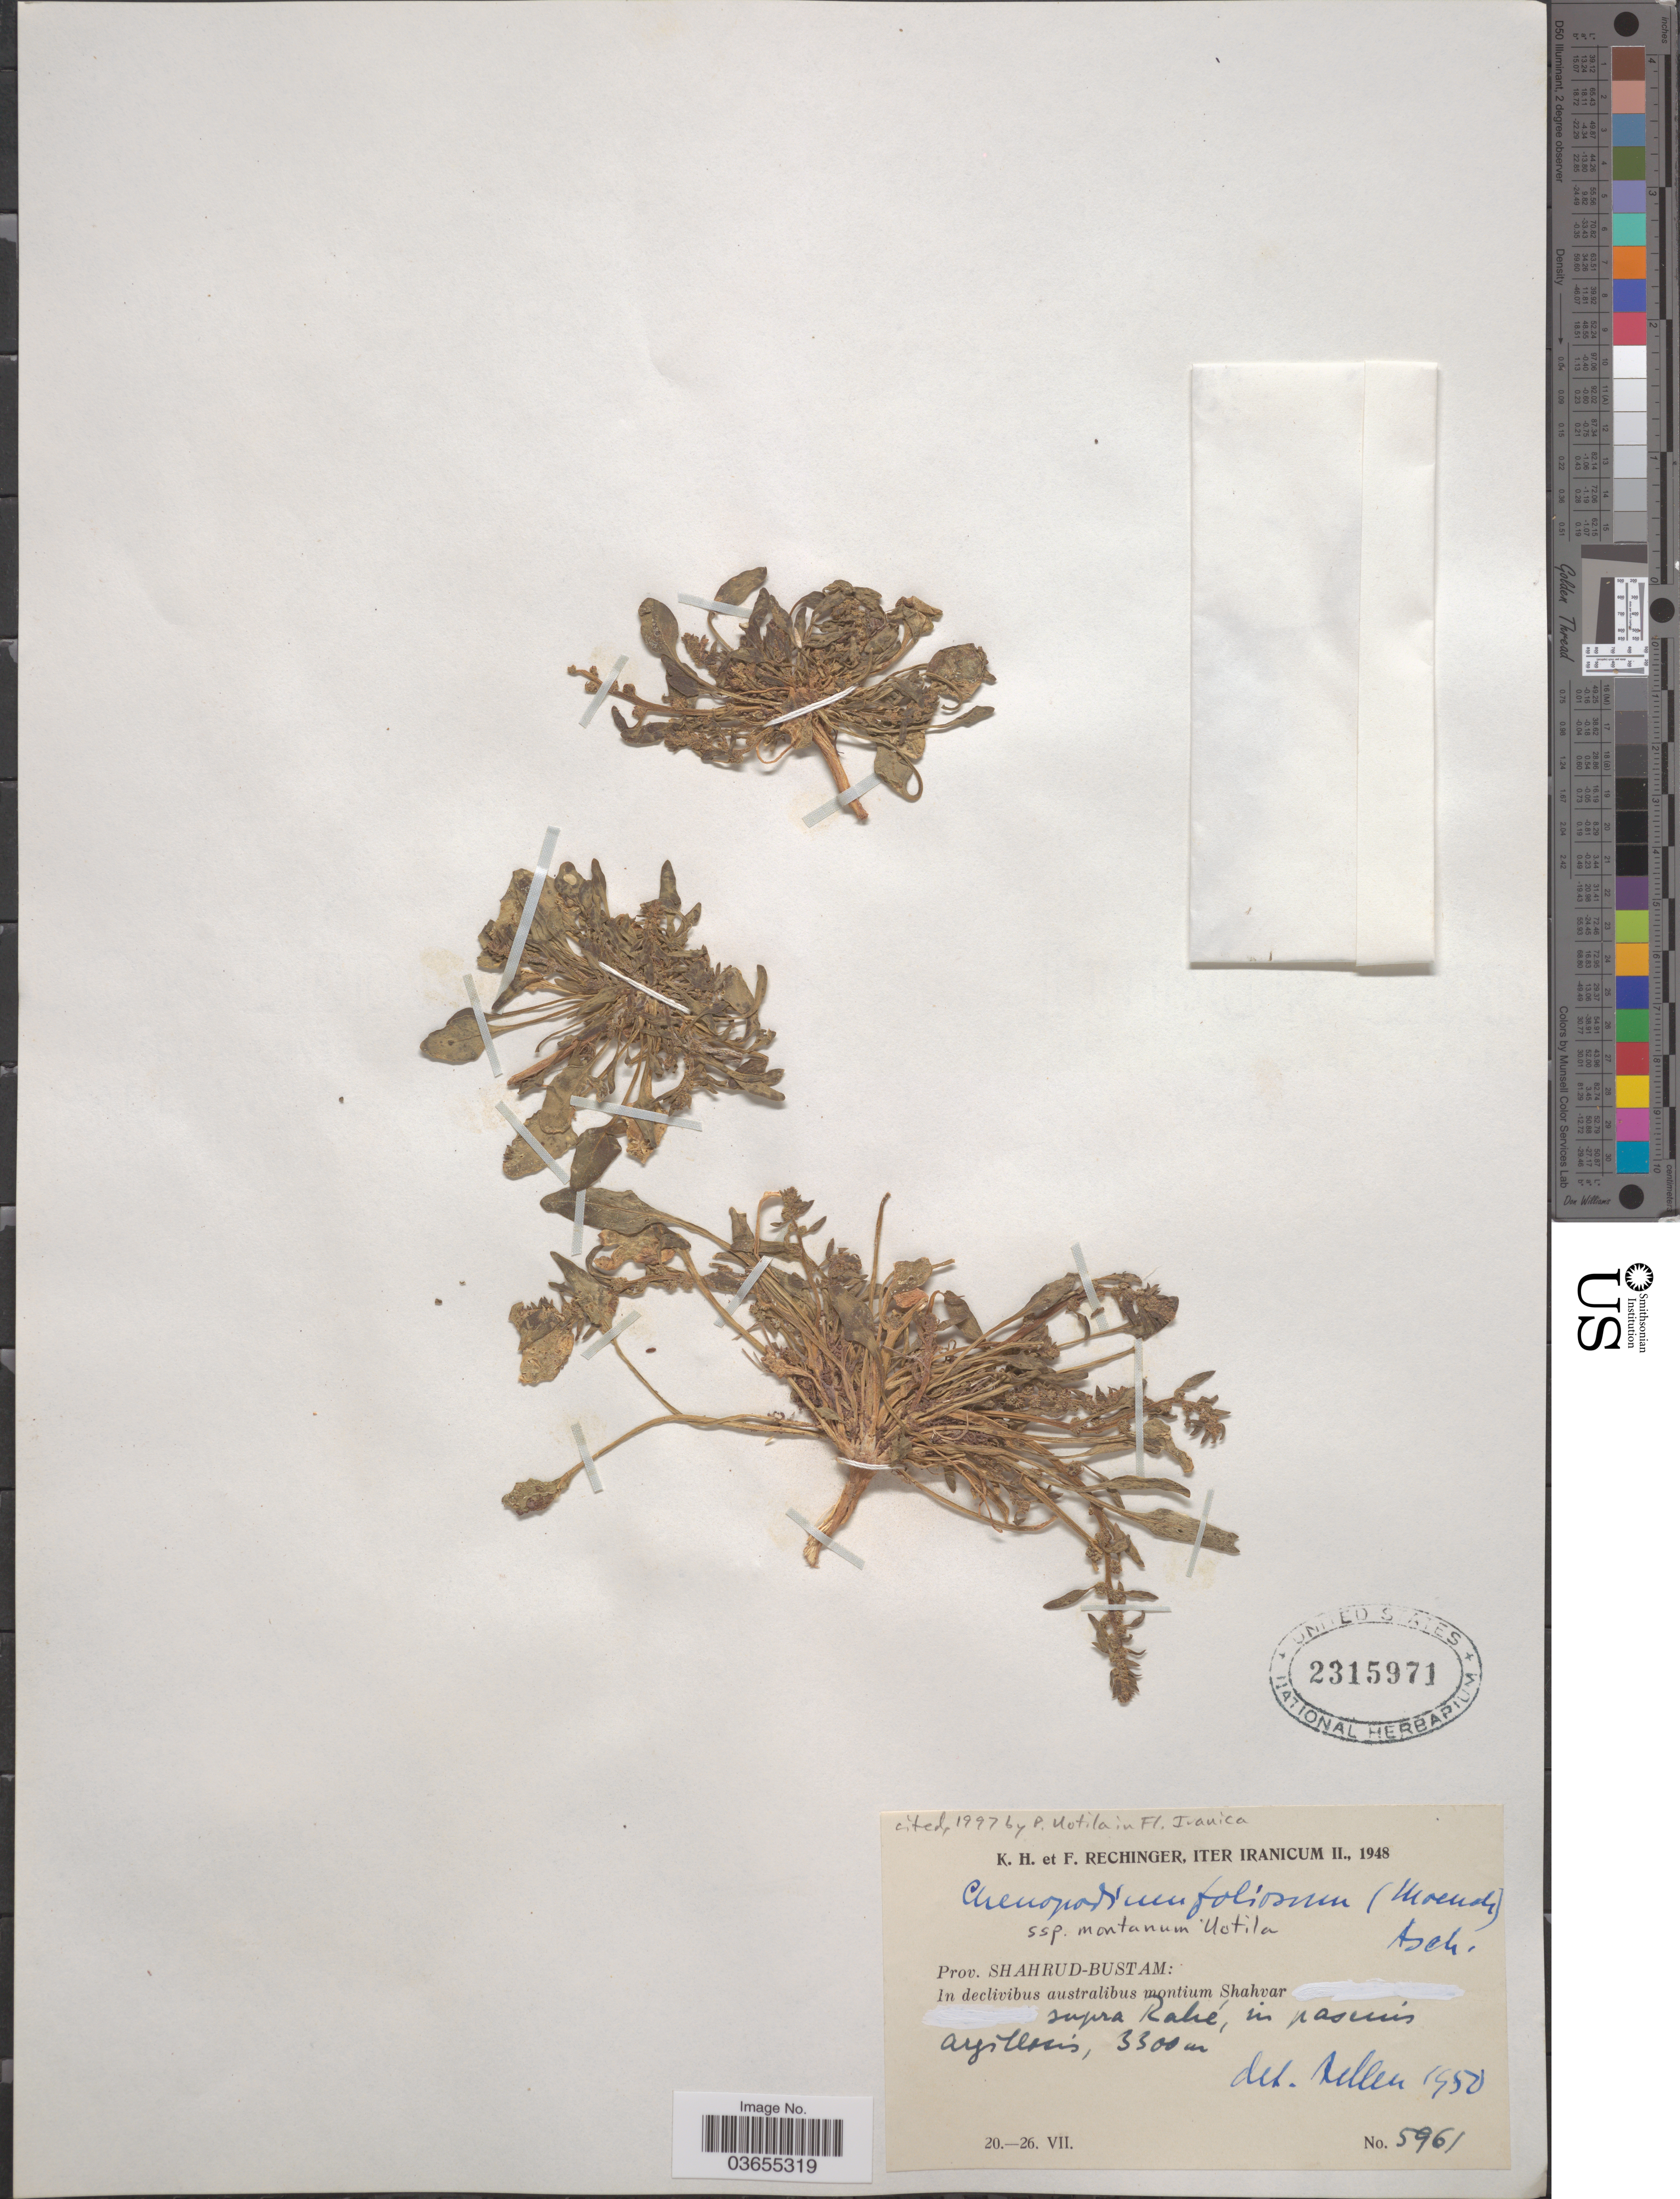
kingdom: Plantae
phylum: Tracheophyta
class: Magnoliopsida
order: Caryophyllales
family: Amaranthaceae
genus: Chenopodium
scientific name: Chenopodium foliosum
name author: Asch.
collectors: K. H. Rechinger & F. Rechinger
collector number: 5961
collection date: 1948-07-20/1948-07-26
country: Iran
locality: Prov. Shahrud-Bustam: In declivibus australibus montium Shahvar supra Rahé.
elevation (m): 3300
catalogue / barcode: US 2315971